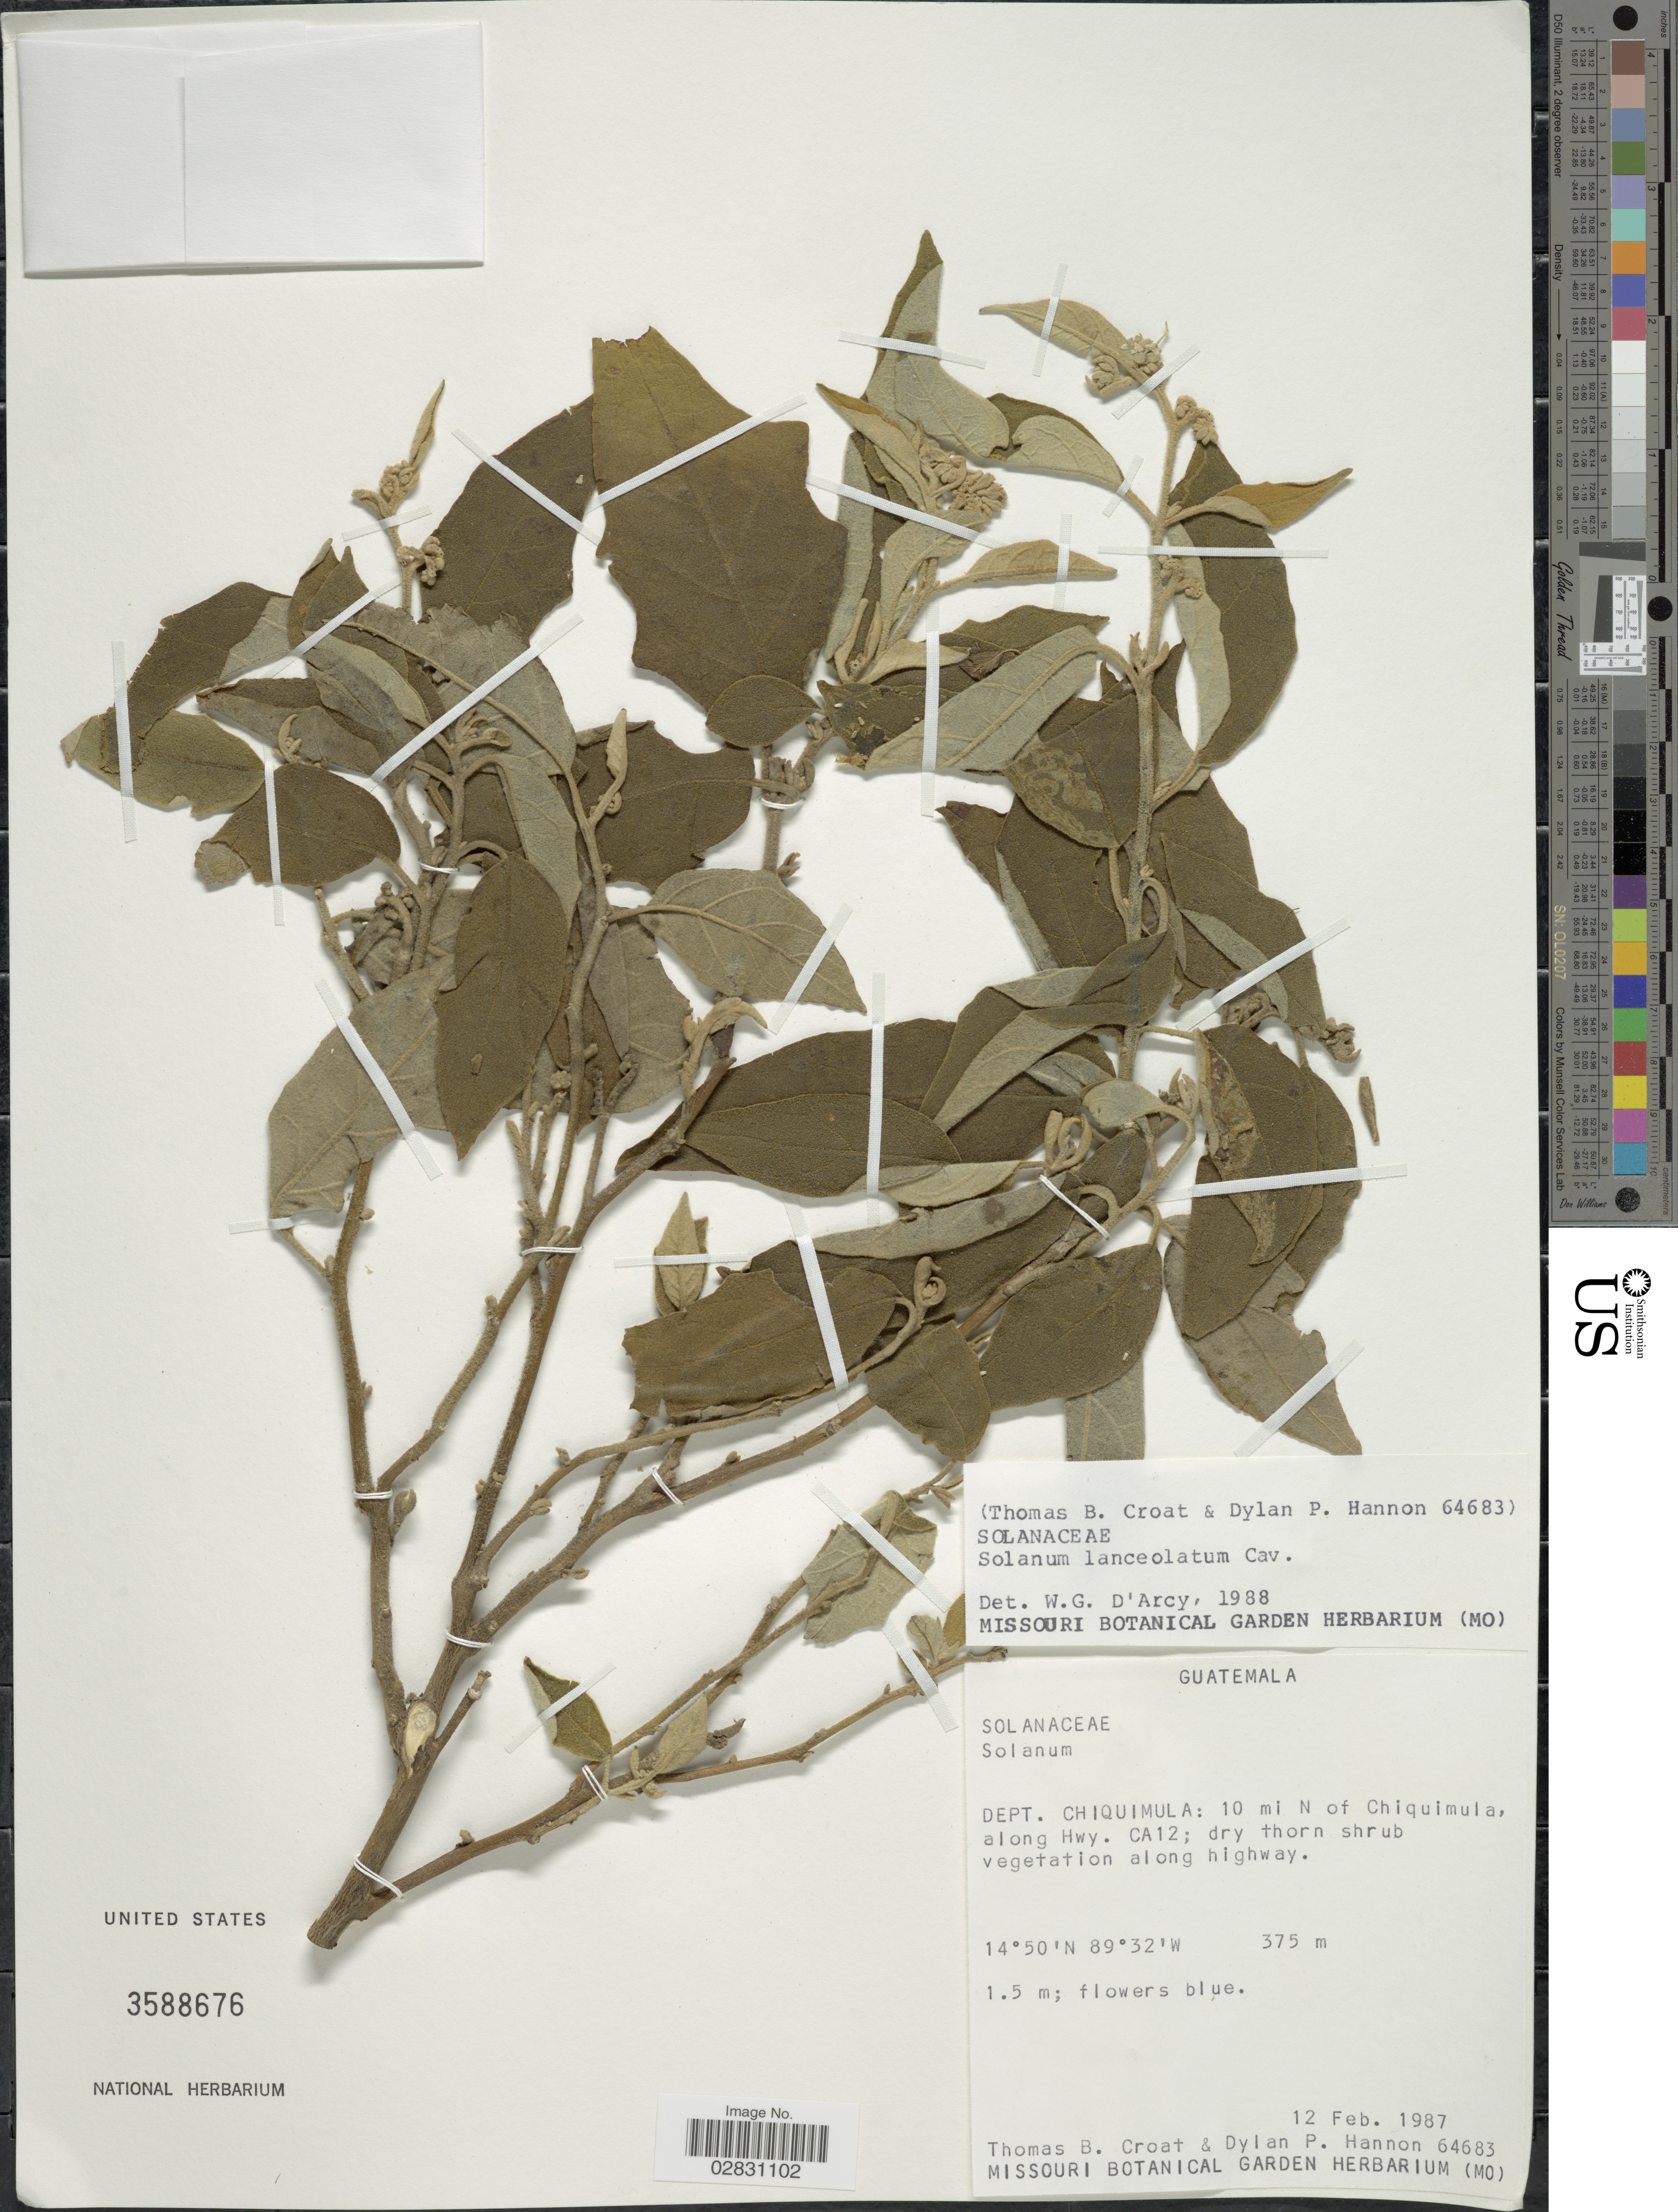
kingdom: Plantae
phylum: Tracheophyta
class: Magnoliopsida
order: Solanales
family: Solanaceae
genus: Solanum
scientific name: Solanum lanceolatum Berthault, nom. illeg.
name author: Berthault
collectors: T. B. Croat & D. Hannon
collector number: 64683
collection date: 1987-02-12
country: Guatemala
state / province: Chiquimula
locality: Dept. Chiquimula: 10 mi N of Chiquimula, along Hwy. CA12.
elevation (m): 375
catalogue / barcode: US 3588676